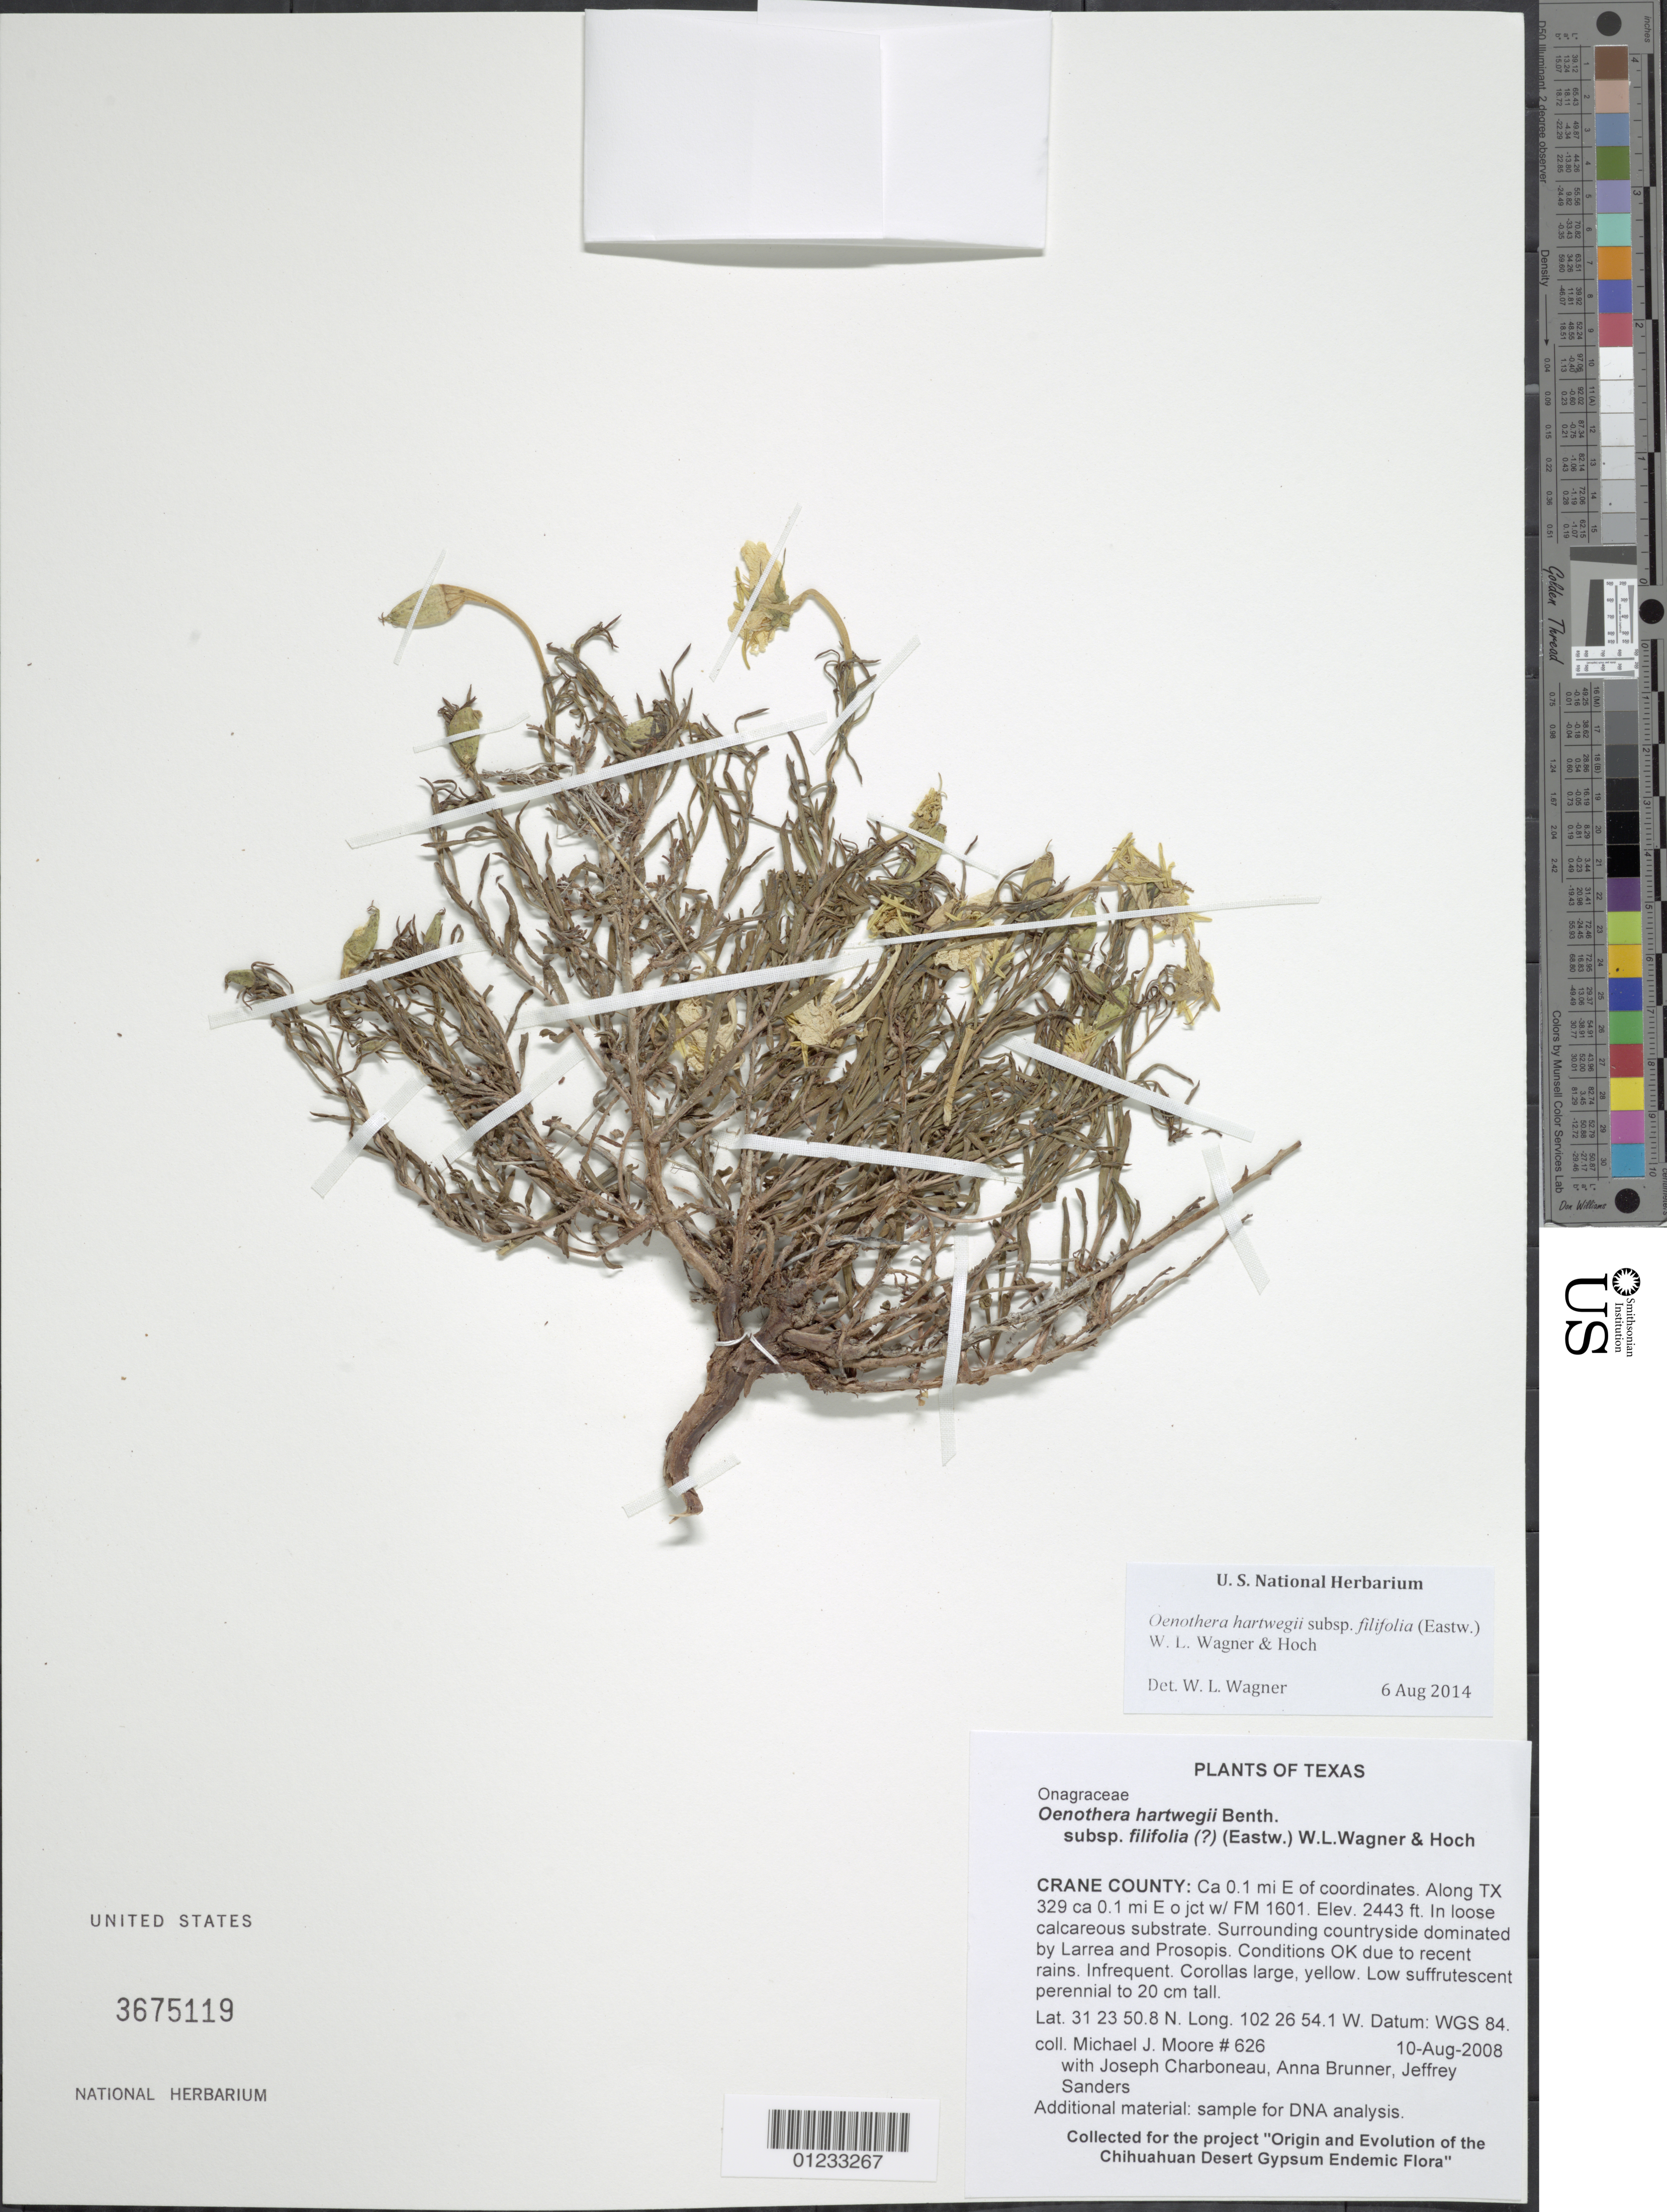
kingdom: Plantae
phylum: Tracheophyta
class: Magnoliopsida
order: Myrtales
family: Onagraceae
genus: Oenothera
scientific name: Oenothera hartwegii subsp. filifolia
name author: (Eastw.) W.L. Wagner & Hoch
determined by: Wagner, W. L., (BOT), Smithsonian Institution - National Museum of Natural History (UNITED STATES)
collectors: M. J. Moore, J. L. M. Charboneau, A. Brunner & J. Sanders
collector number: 626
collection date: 2004-08-09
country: United States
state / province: Texas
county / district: Crane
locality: Ca 0.1 mi E of coordinates. Along TX 329 ca 0.1 mi E o jct w/ FM 1601.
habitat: In loose calcareous substrate. Surrounding countryside dominated by Larrea and Prosopis. Conditions OK due to recent rains.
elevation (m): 745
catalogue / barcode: US 3675119